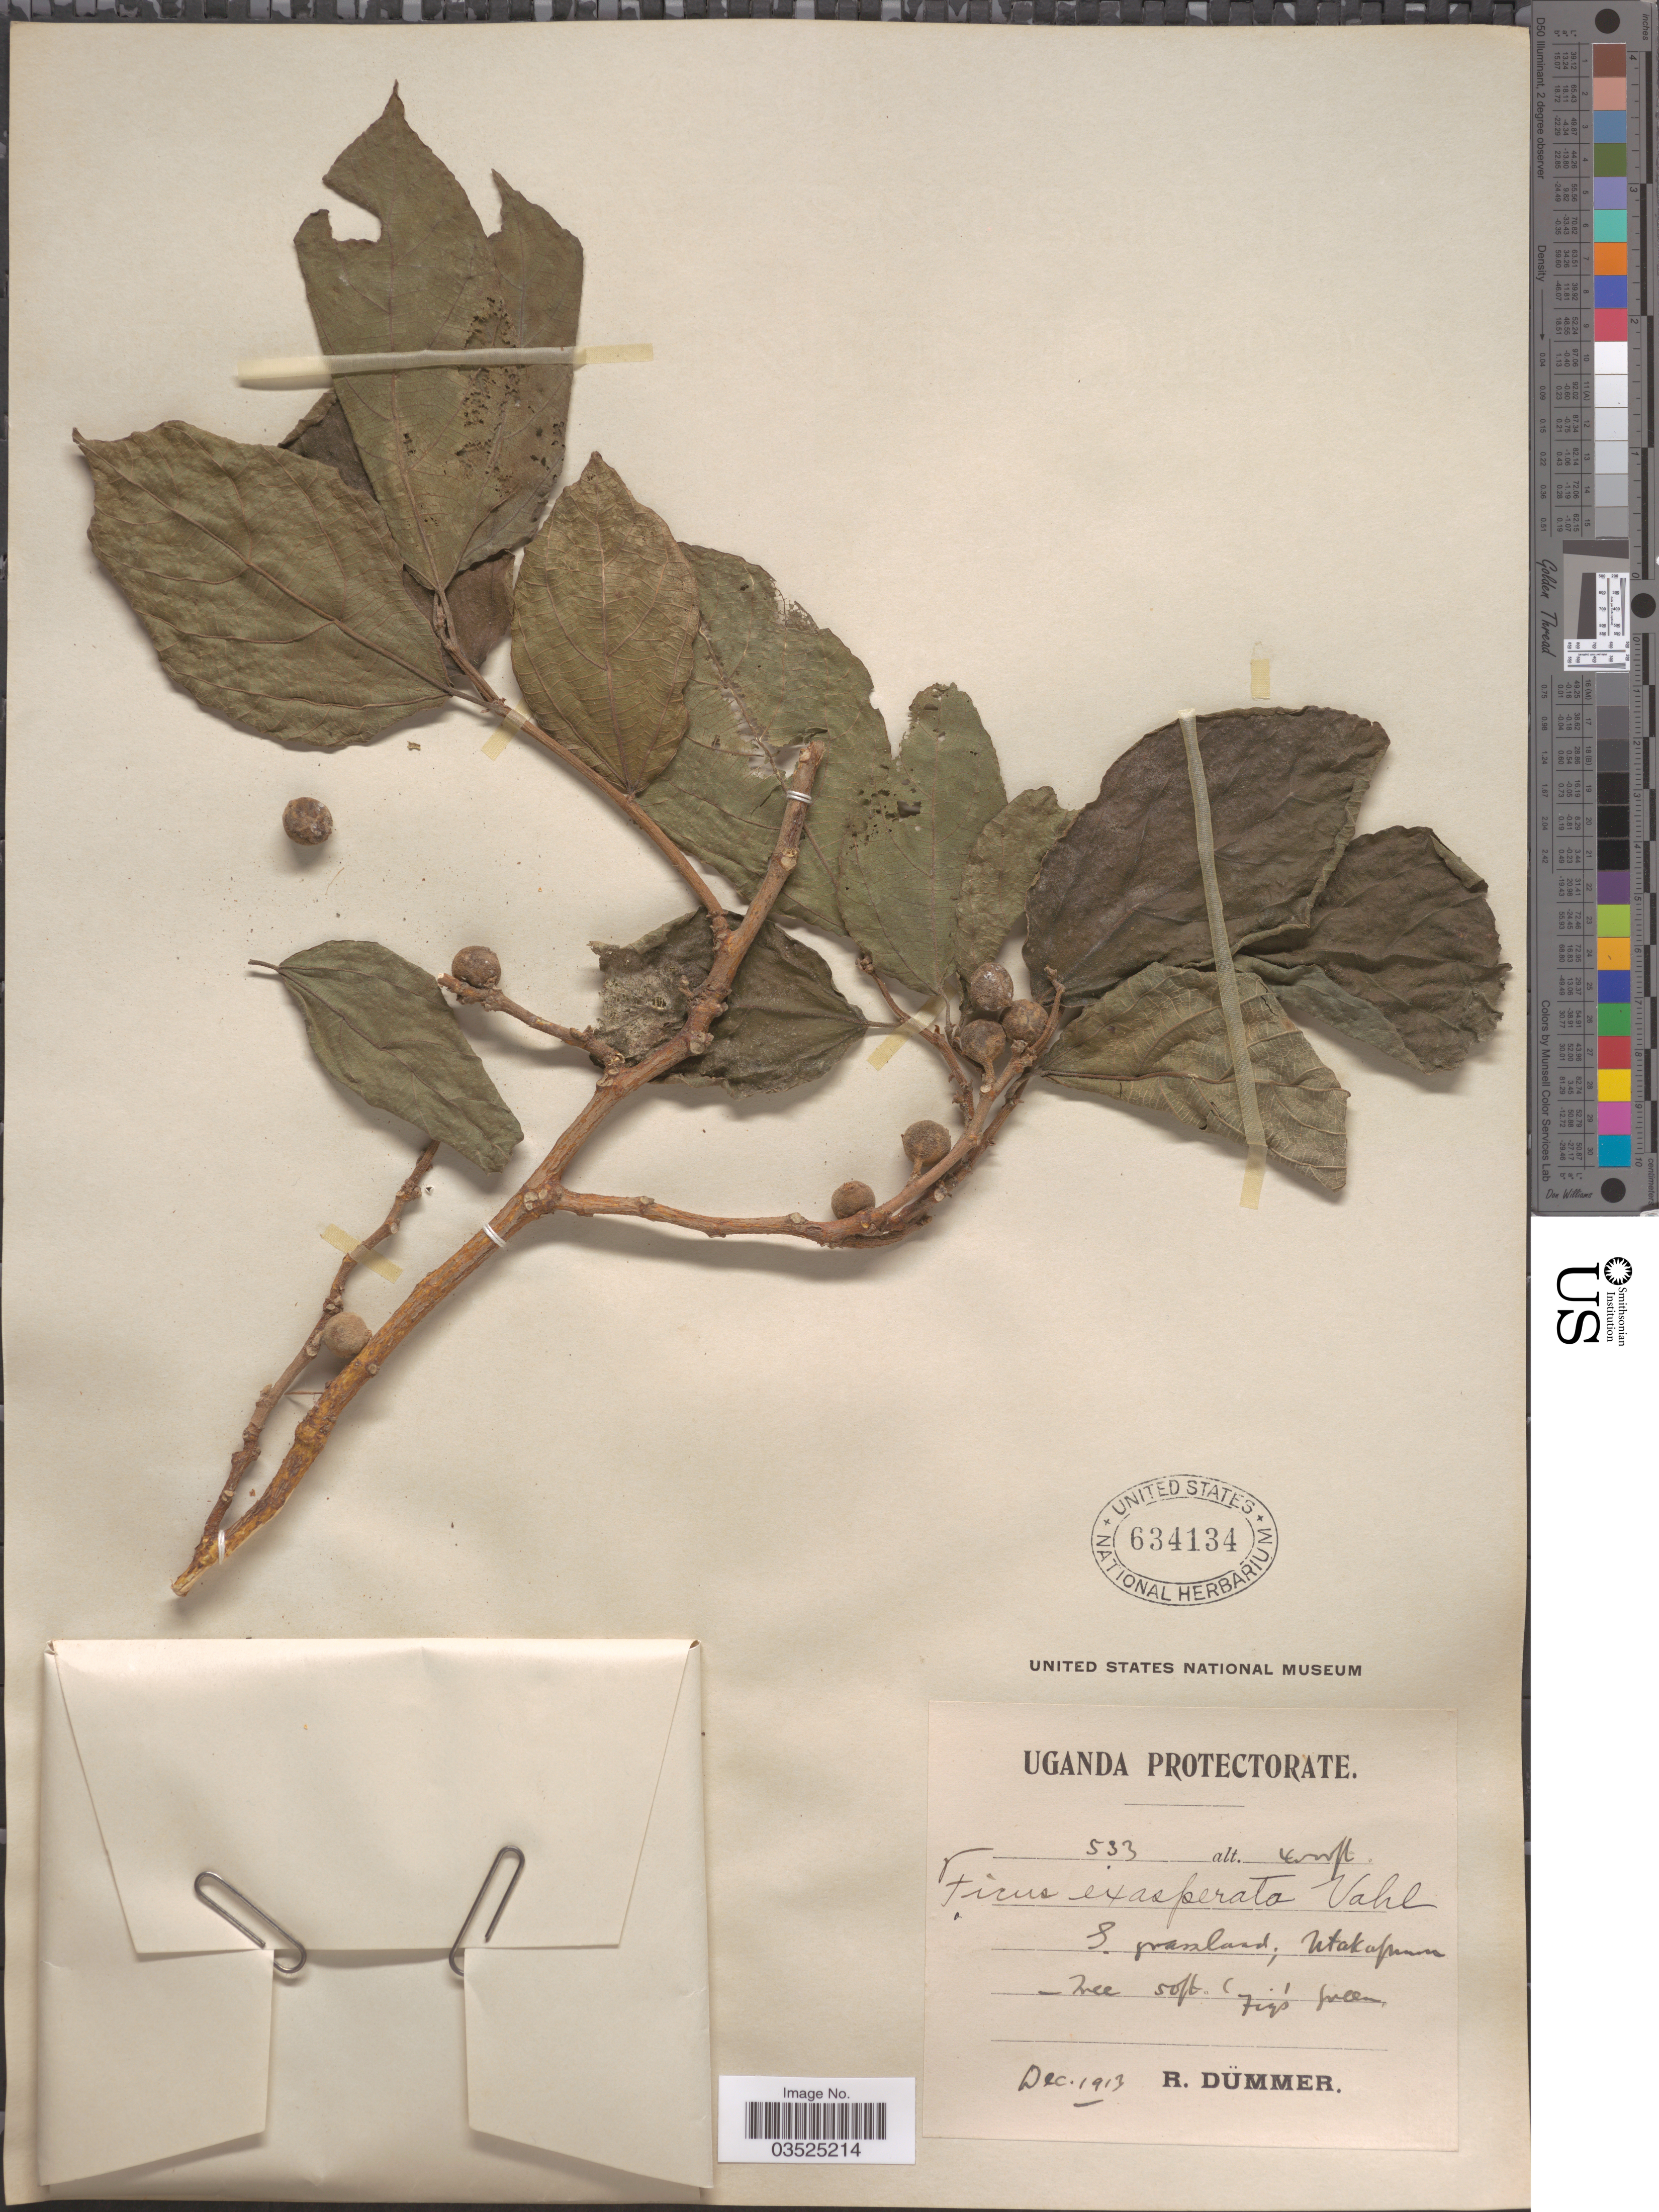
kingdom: Plantae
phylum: Tracheophyta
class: Magnoliopsida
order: Rosales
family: Moraceae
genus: Ficus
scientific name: Ficus exasperata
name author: Vahl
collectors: R. A. Dümmer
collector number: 533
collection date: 1913-12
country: Uganda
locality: Uganda Protectorate. S. grassland; Utakapum*.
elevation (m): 1219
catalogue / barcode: US 634134